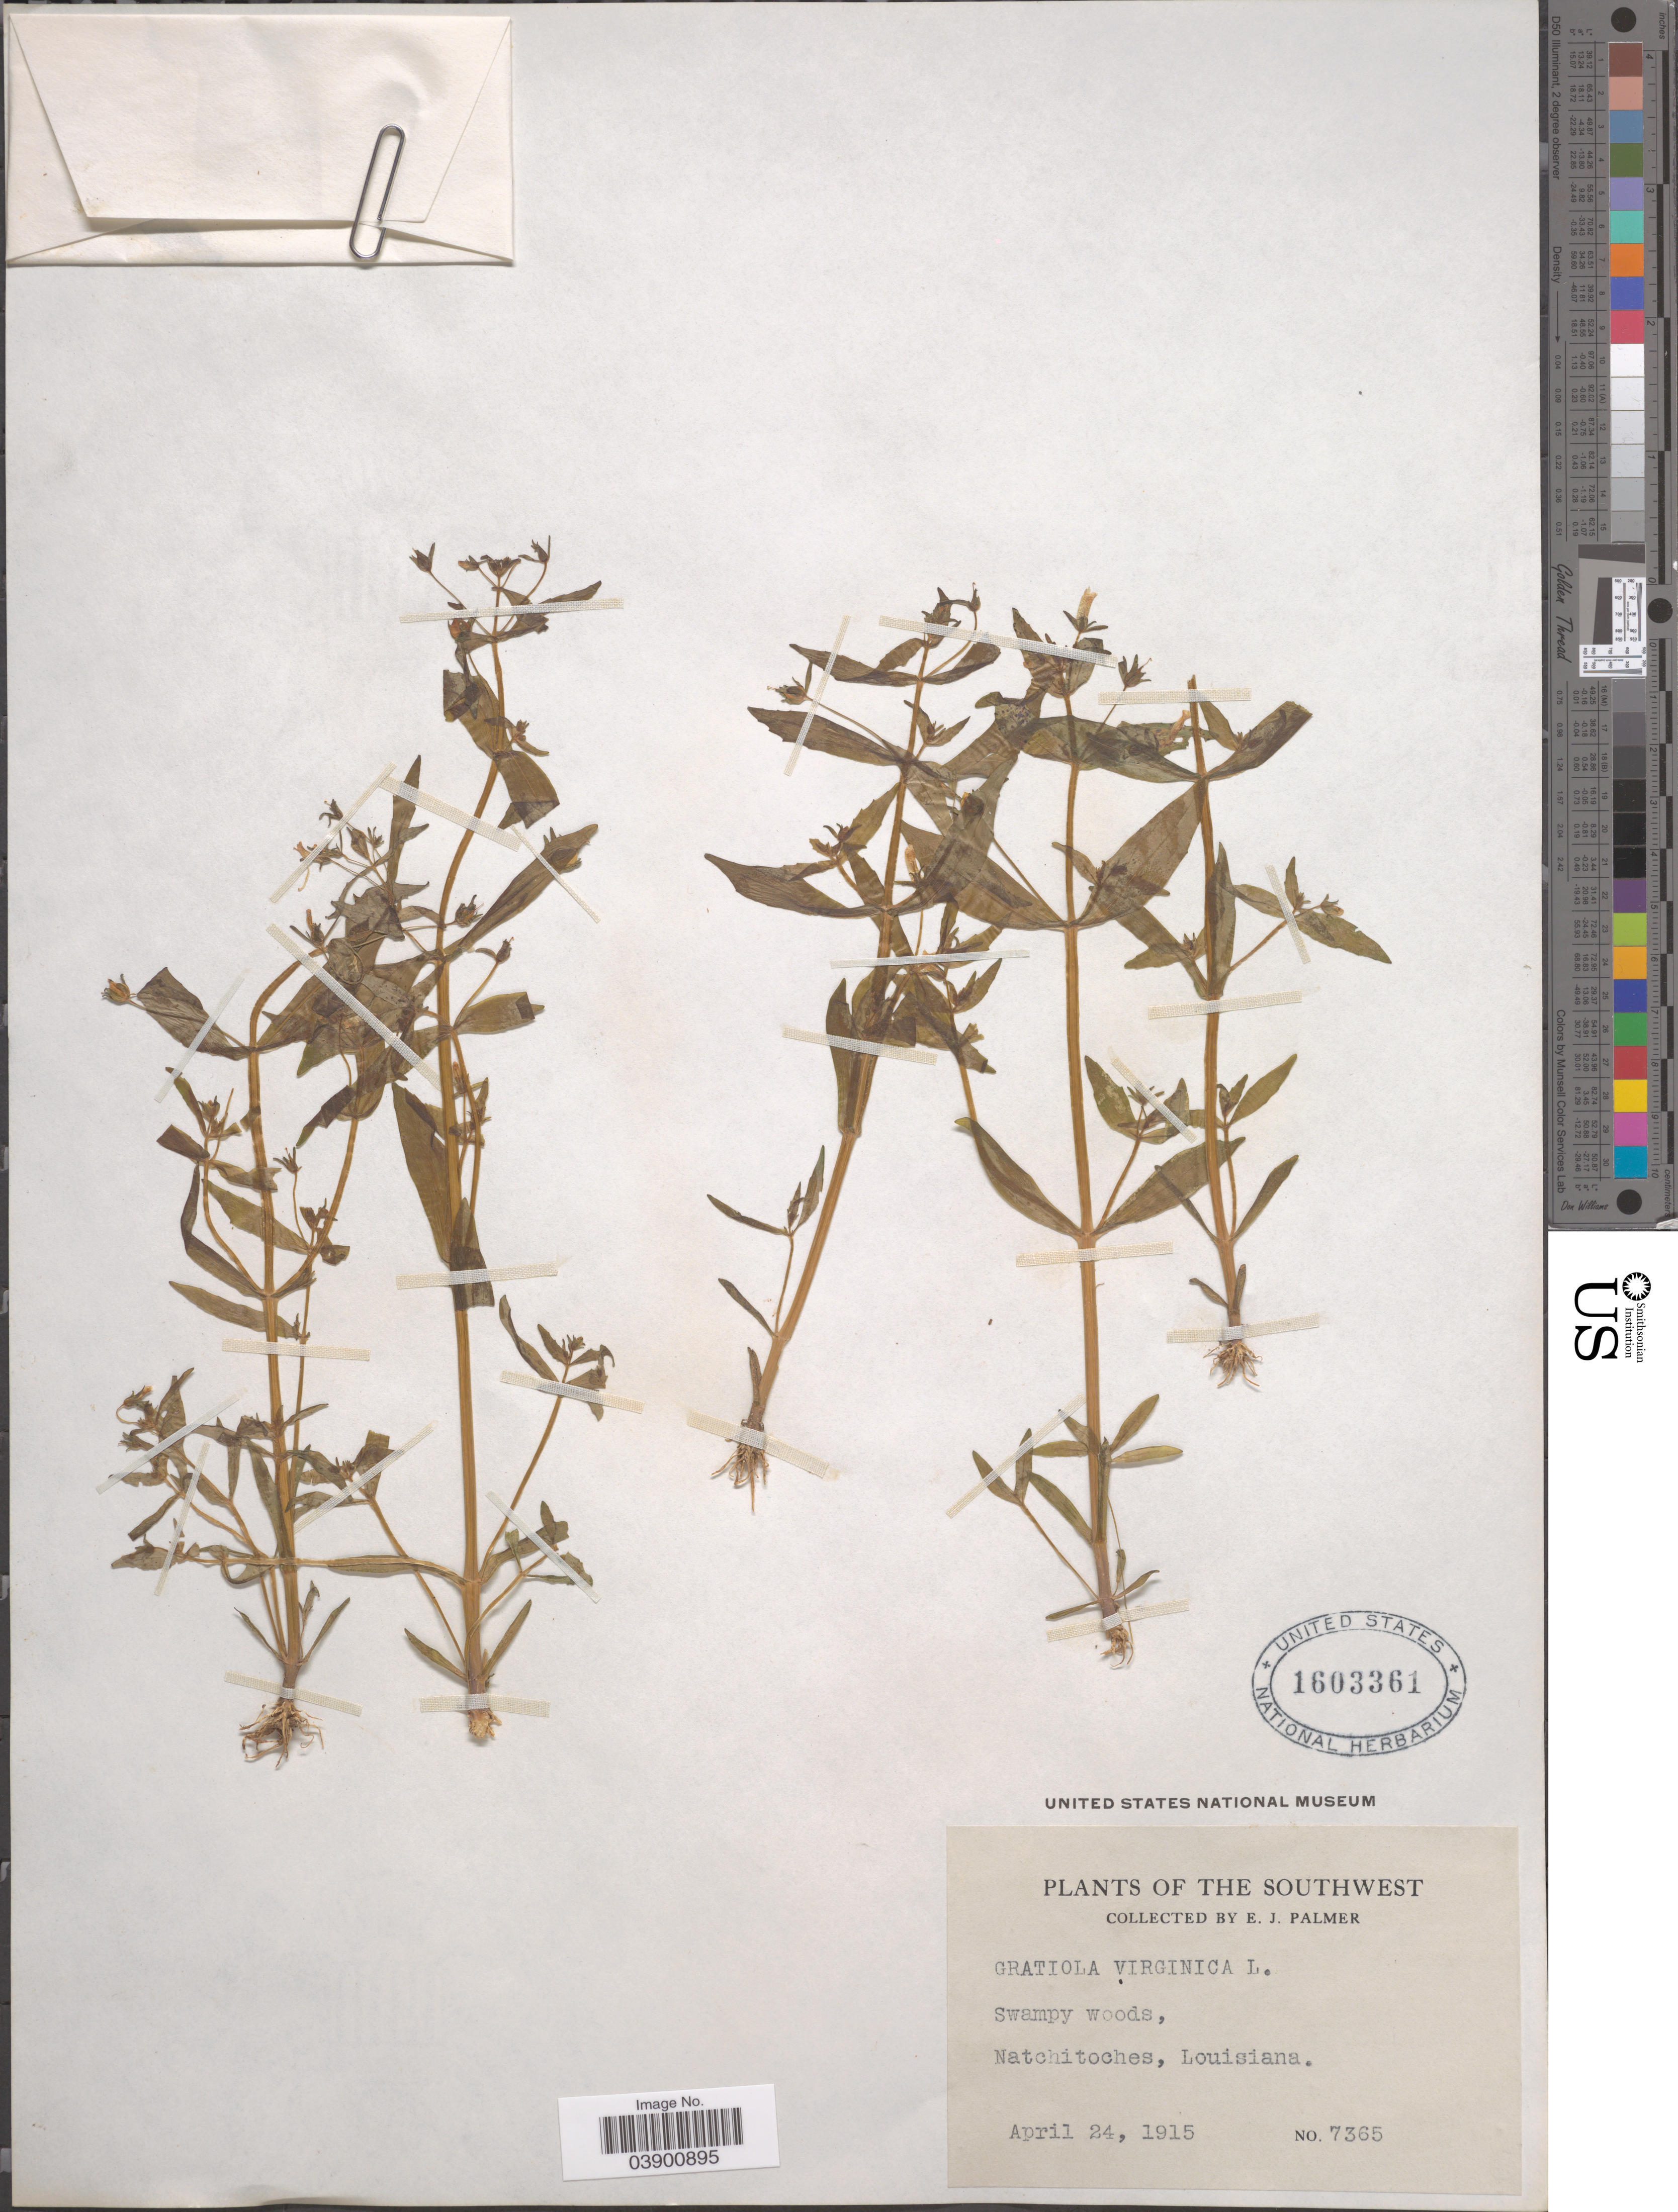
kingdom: Plantae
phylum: Tracheophyta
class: Magnoliopsida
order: Lamiales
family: Plantaginaceae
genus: Gratiola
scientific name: Gratiola virginiana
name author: L.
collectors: E. J. Palmer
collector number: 7365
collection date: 1915-04-24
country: United States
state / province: Louisiana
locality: The Southwest. Natchitoches.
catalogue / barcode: US 1603361